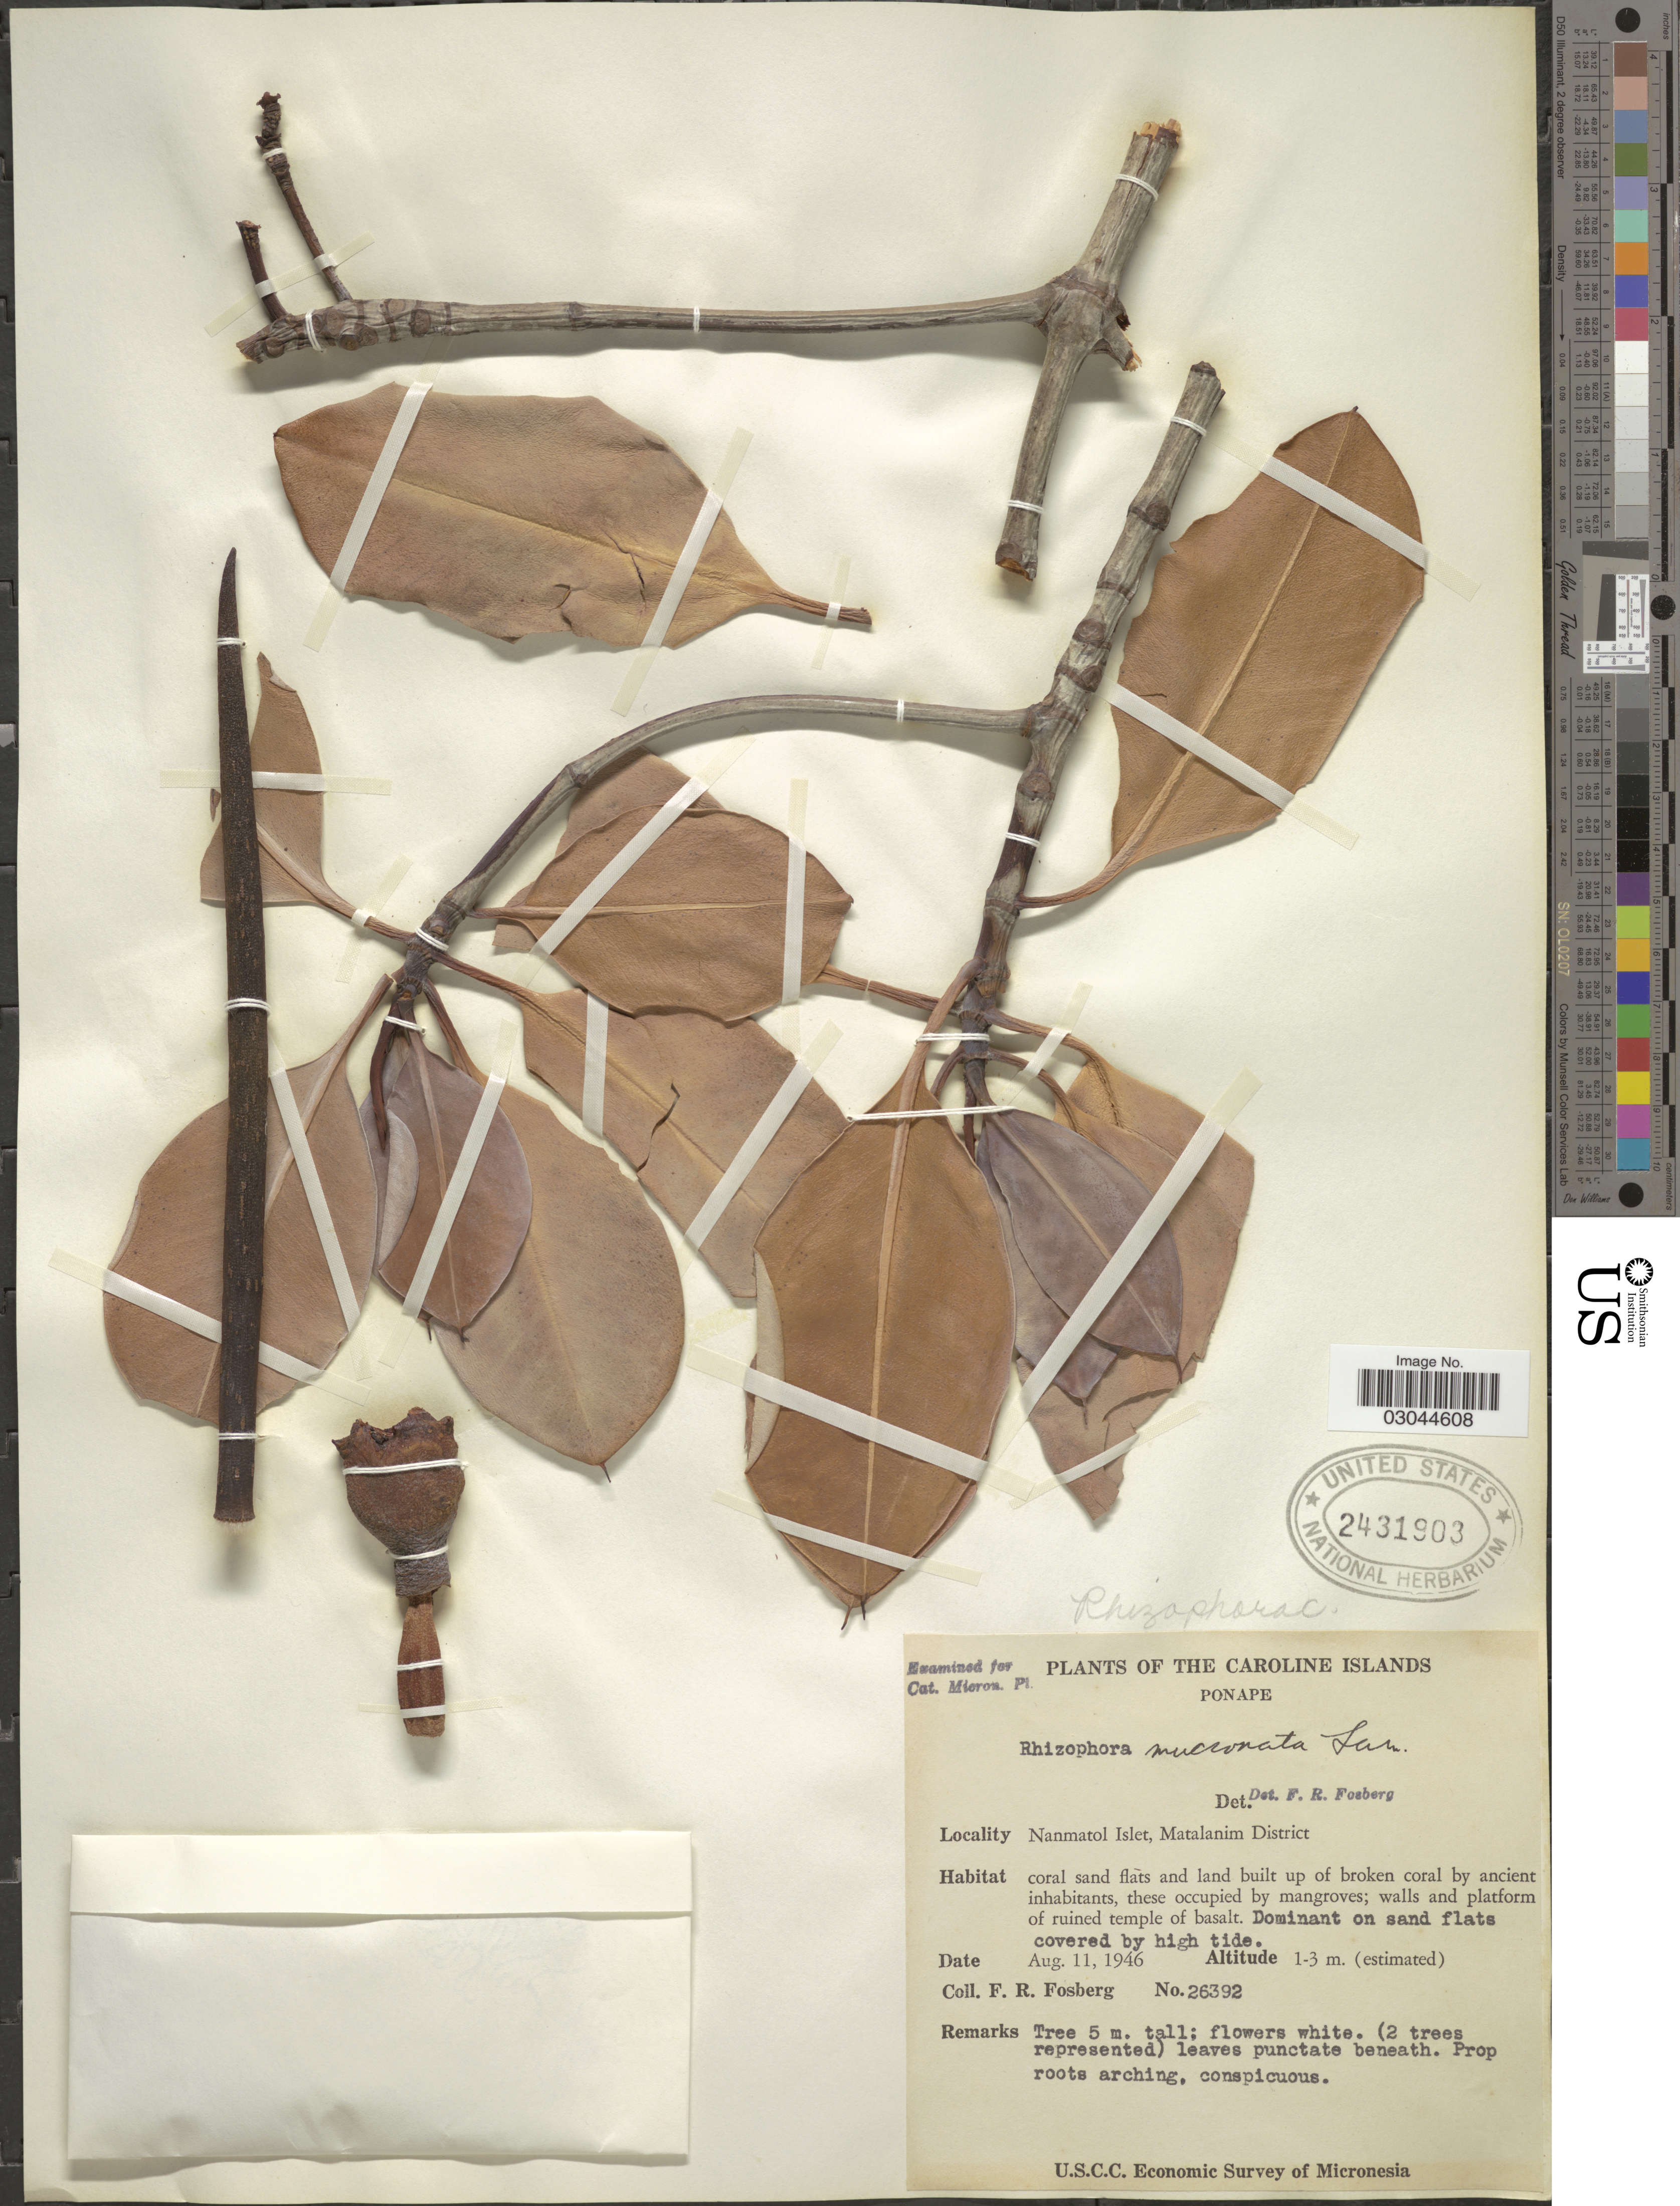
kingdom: Plantae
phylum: Tracheophyta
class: Magnoliopsida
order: Malpighiales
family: Rhizophoraceae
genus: Rhizophora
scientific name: Rhizophora mucronata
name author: Lam.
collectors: F. R. Fosberg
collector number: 26392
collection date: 1946-08-11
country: Micronesia, Federated States of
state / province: Pohnpei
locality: The Caroline Islands. Ponape. Nanmatol Islet, Matalanim District.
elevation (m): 1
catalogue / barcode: US 2431903